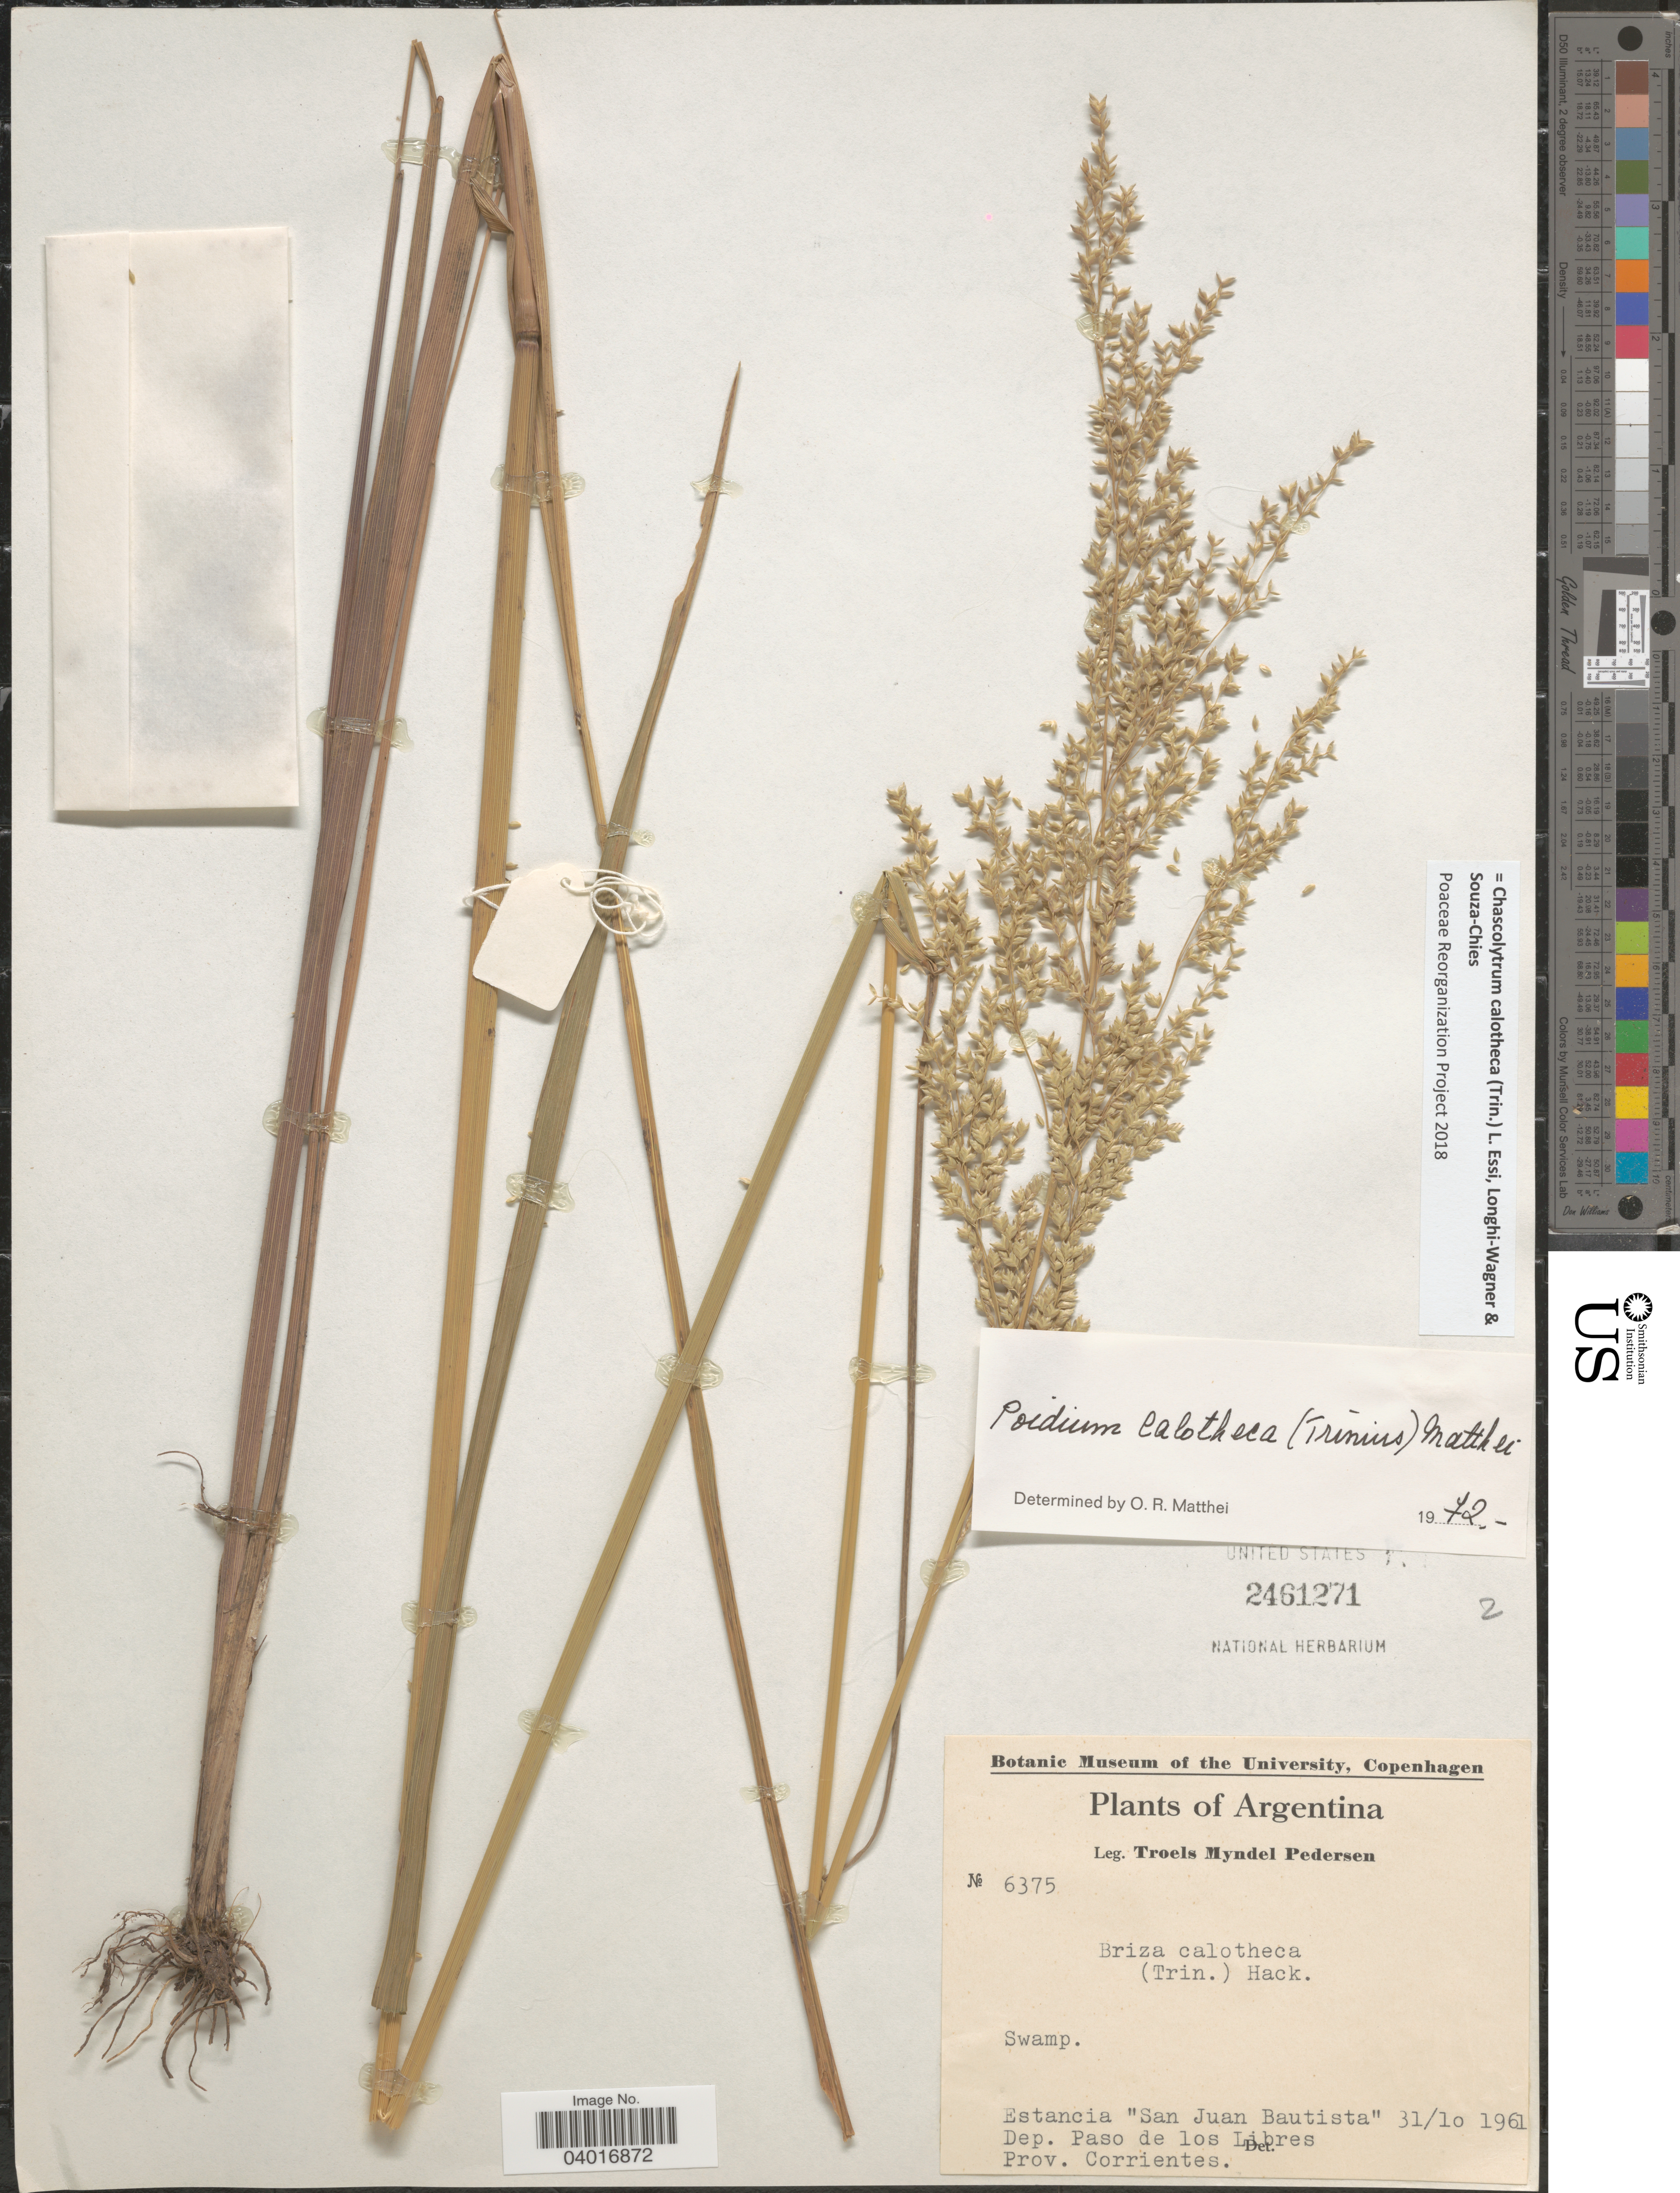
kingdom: Plantae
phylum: Tracheophyta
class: Liliopsida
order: Poales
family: Poaceae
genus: Chascolytrum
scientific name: Chascolytrum calotheca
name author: (Trin.) L. Essi et al.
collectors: T. Pederson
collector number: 6375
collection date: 1961-10-31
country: Argentina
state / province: Corrientes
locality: Estancia "San Juan Bautista". Dep. Paso de los Libres.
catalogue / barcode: US 2461271